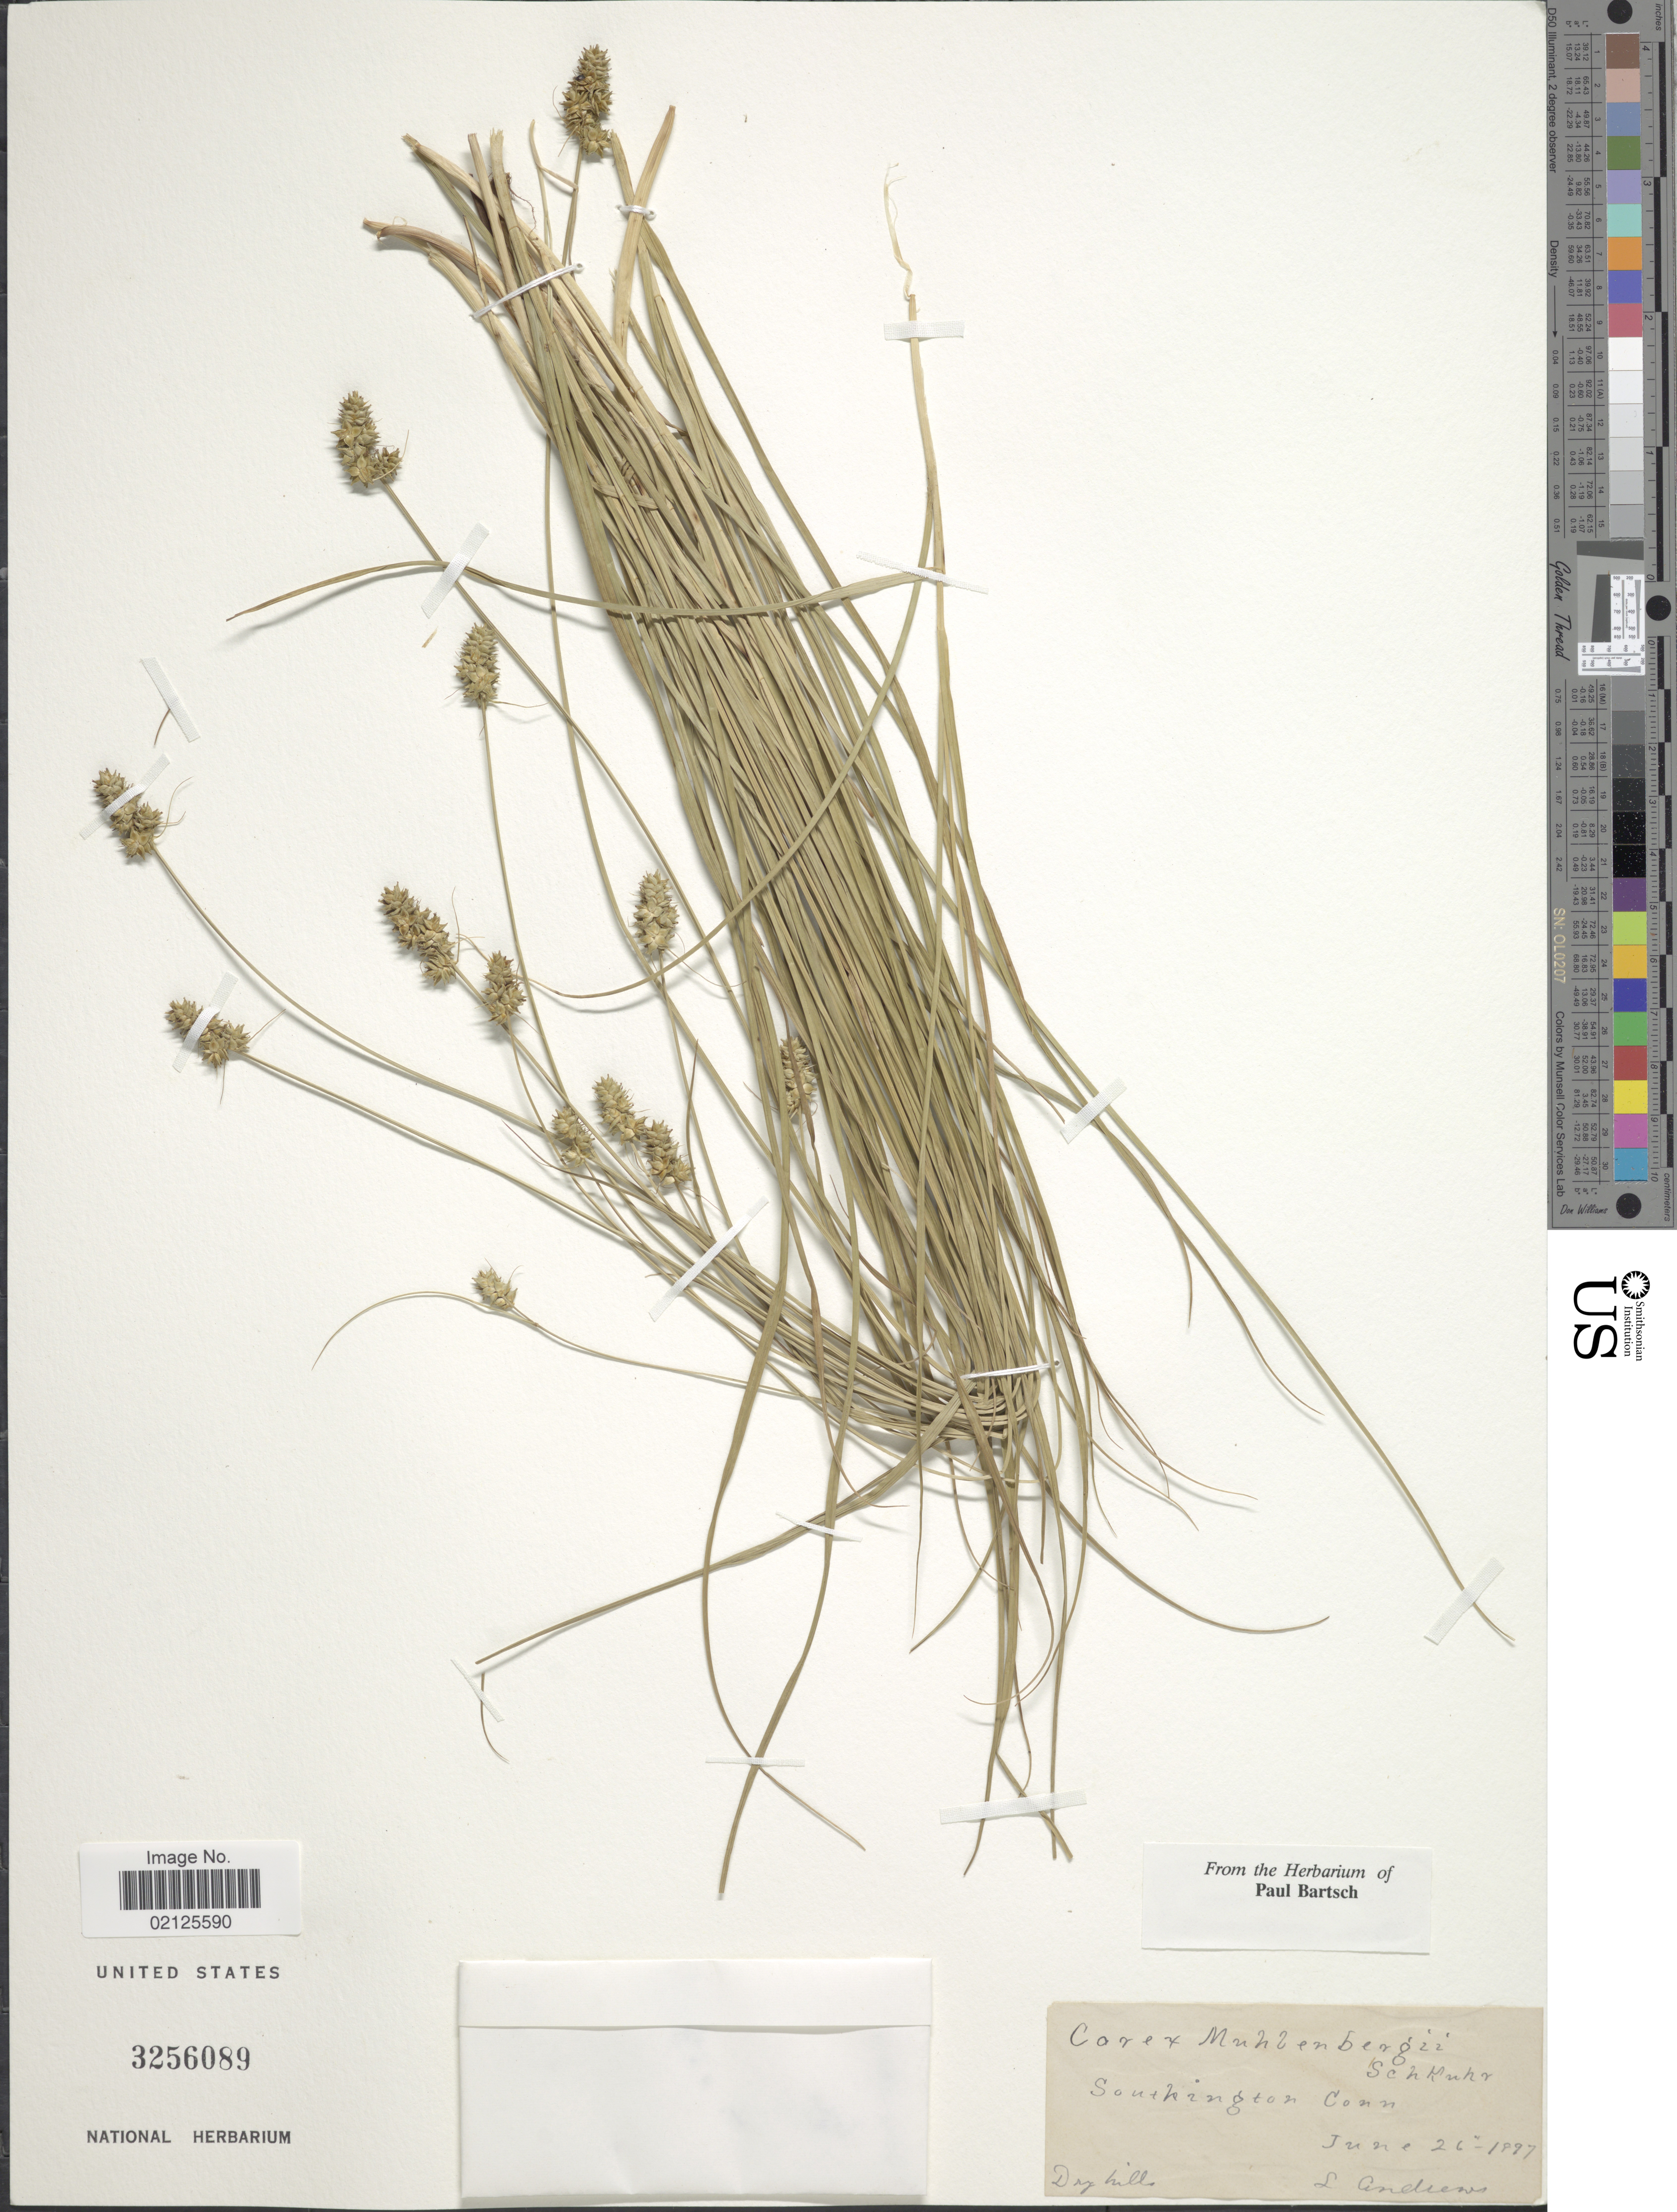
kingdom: Plantae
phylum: Tracheophyta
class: Liliopsida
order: Poales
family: Cyperaceae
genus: Carex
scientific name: Carex muehlenbergii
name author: Willd.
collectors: L. Andrews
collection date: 1897-06-26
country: United States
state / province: Connecticut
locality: Southington, Dry hill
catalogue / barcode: US 3256089